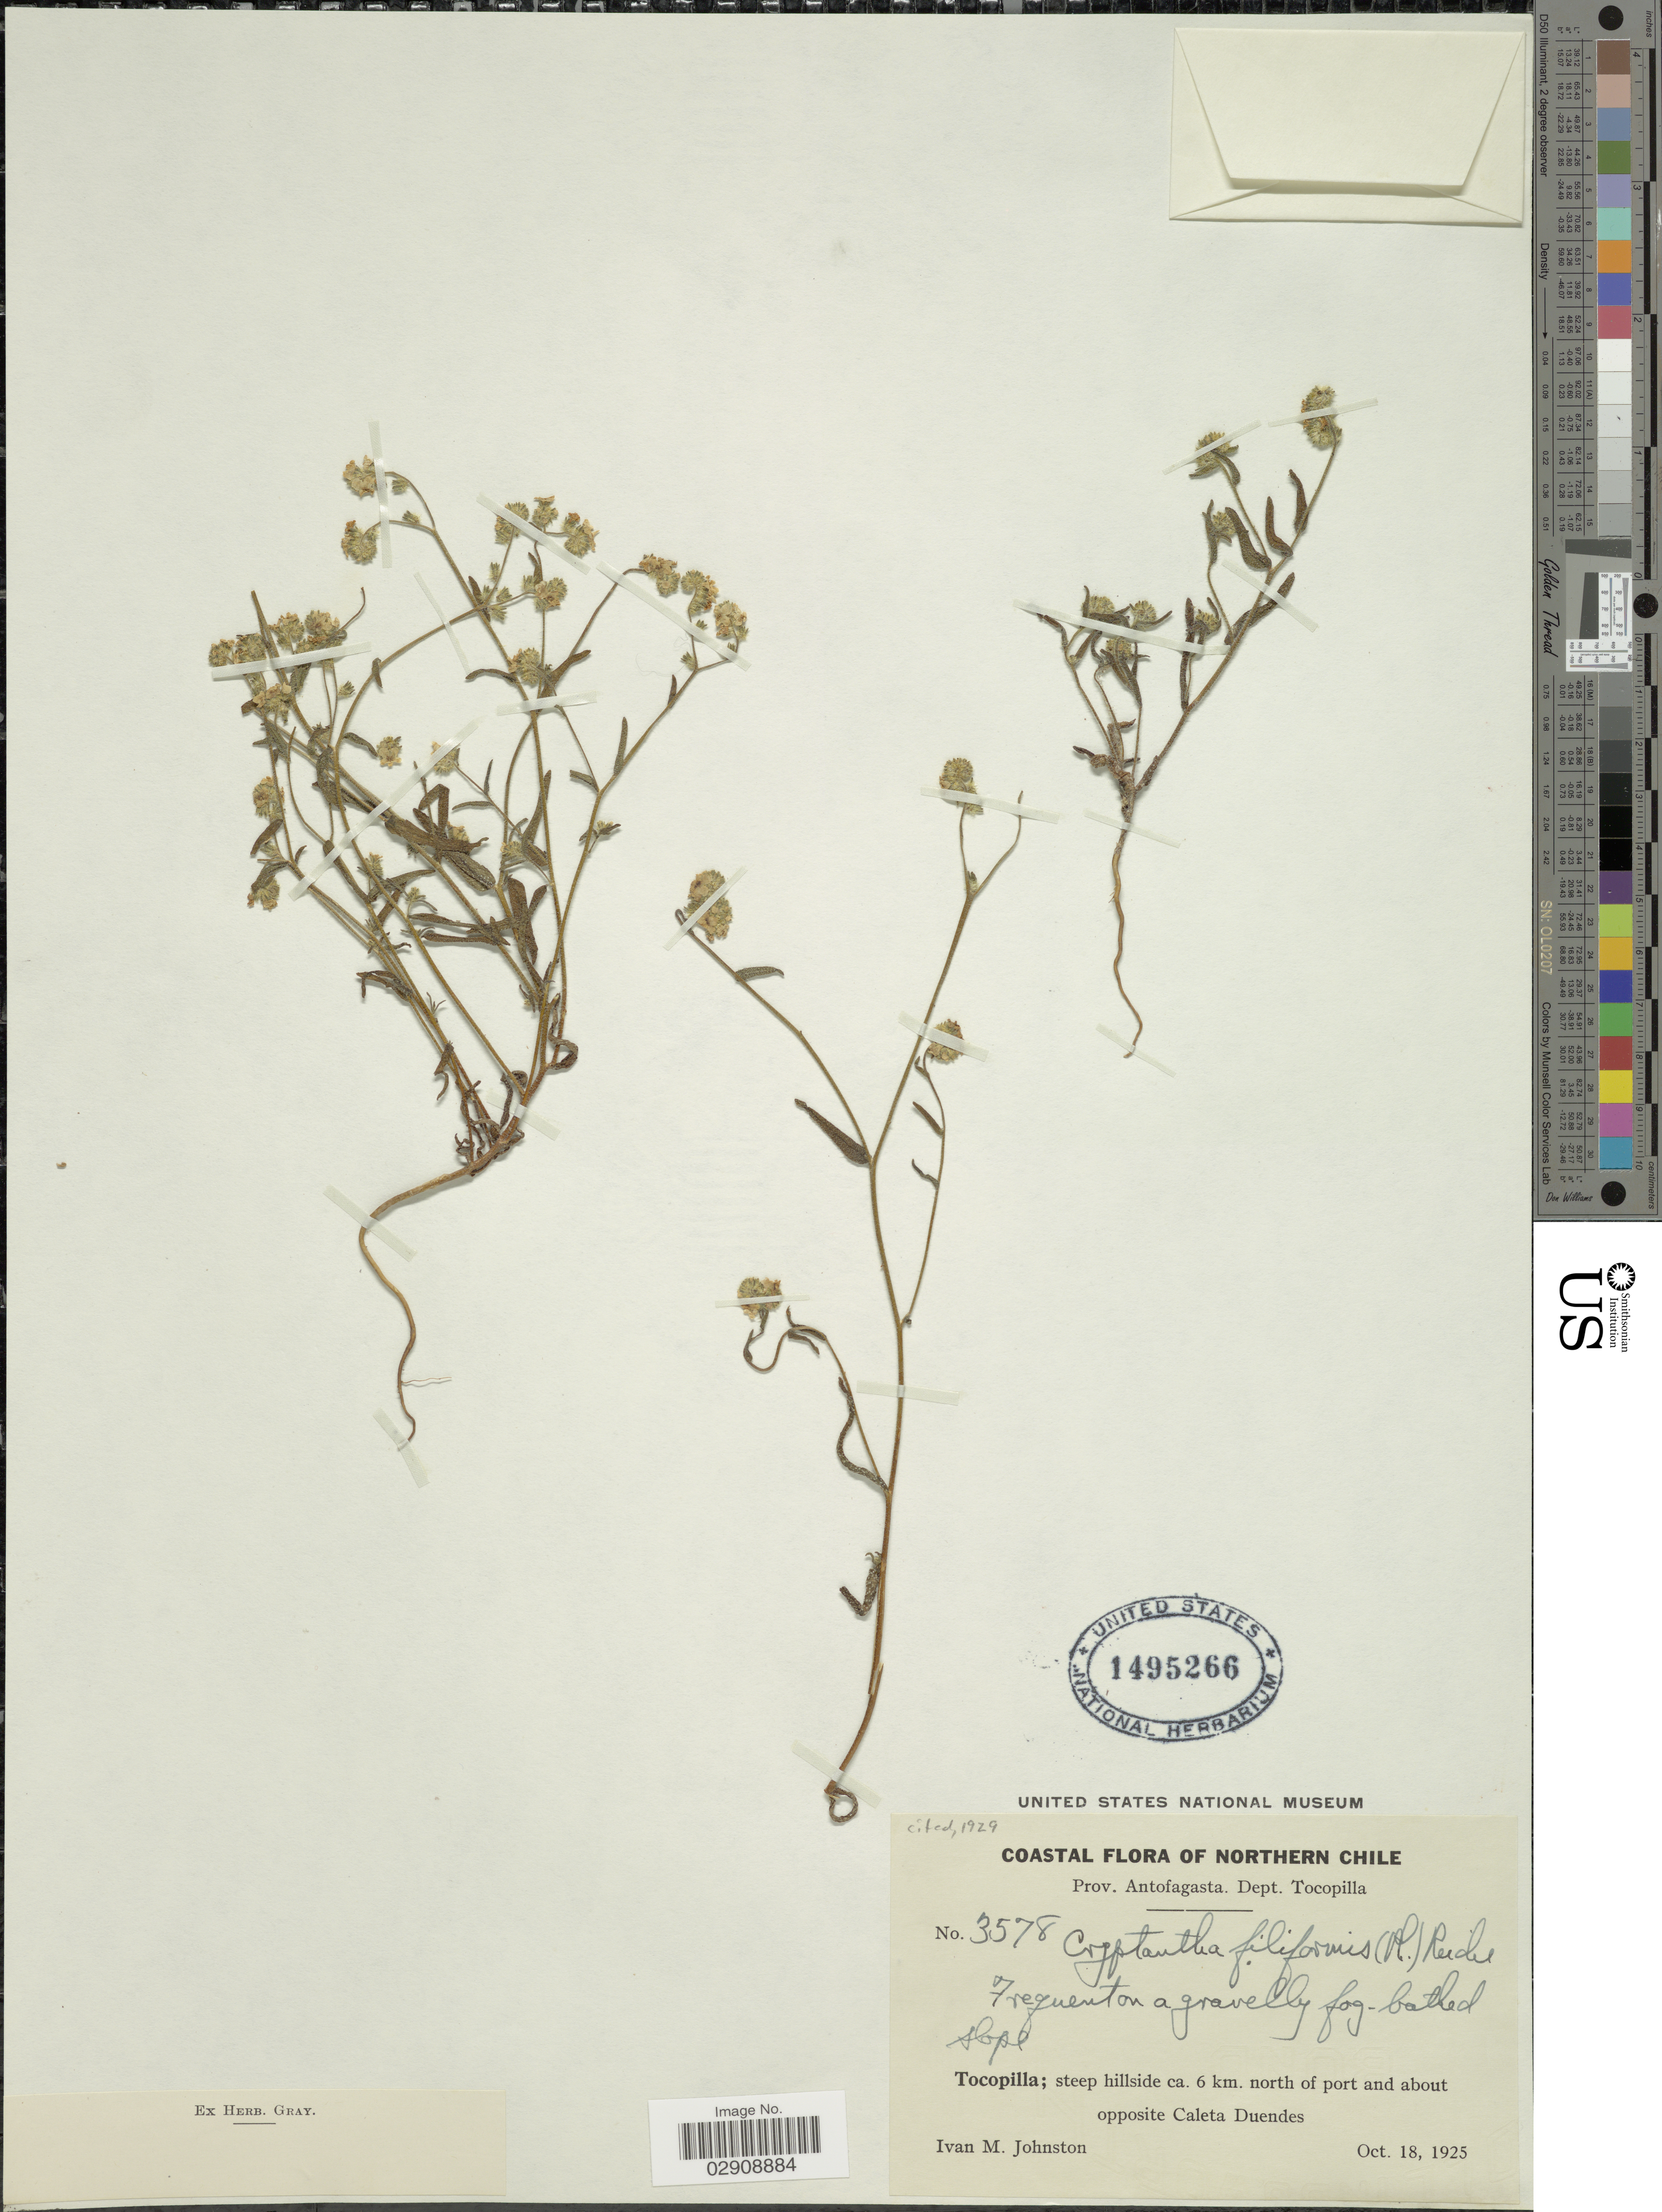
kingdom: Plantae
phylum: Tracheophyta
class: Magnoliopsida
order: Boraginales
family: Boraginaceae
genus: Cryptantha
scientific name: Cryptantha filiformis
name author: (Phil.) Reiche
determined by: Moroni, Pablo, (SI), Instituto de Botanica Darwinion (ARGENTINA)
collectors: I.M. Johnston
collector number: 3578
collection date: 1925-10-18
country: Chile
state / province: Antofagasta (II)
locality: Tocopilla; steep hillside ca. 6 km north of port and about opposite Caleta Duendes. Prov. Antofagasta. Dept.Tocopilla. Northern Chile.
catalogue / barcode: US 1495266